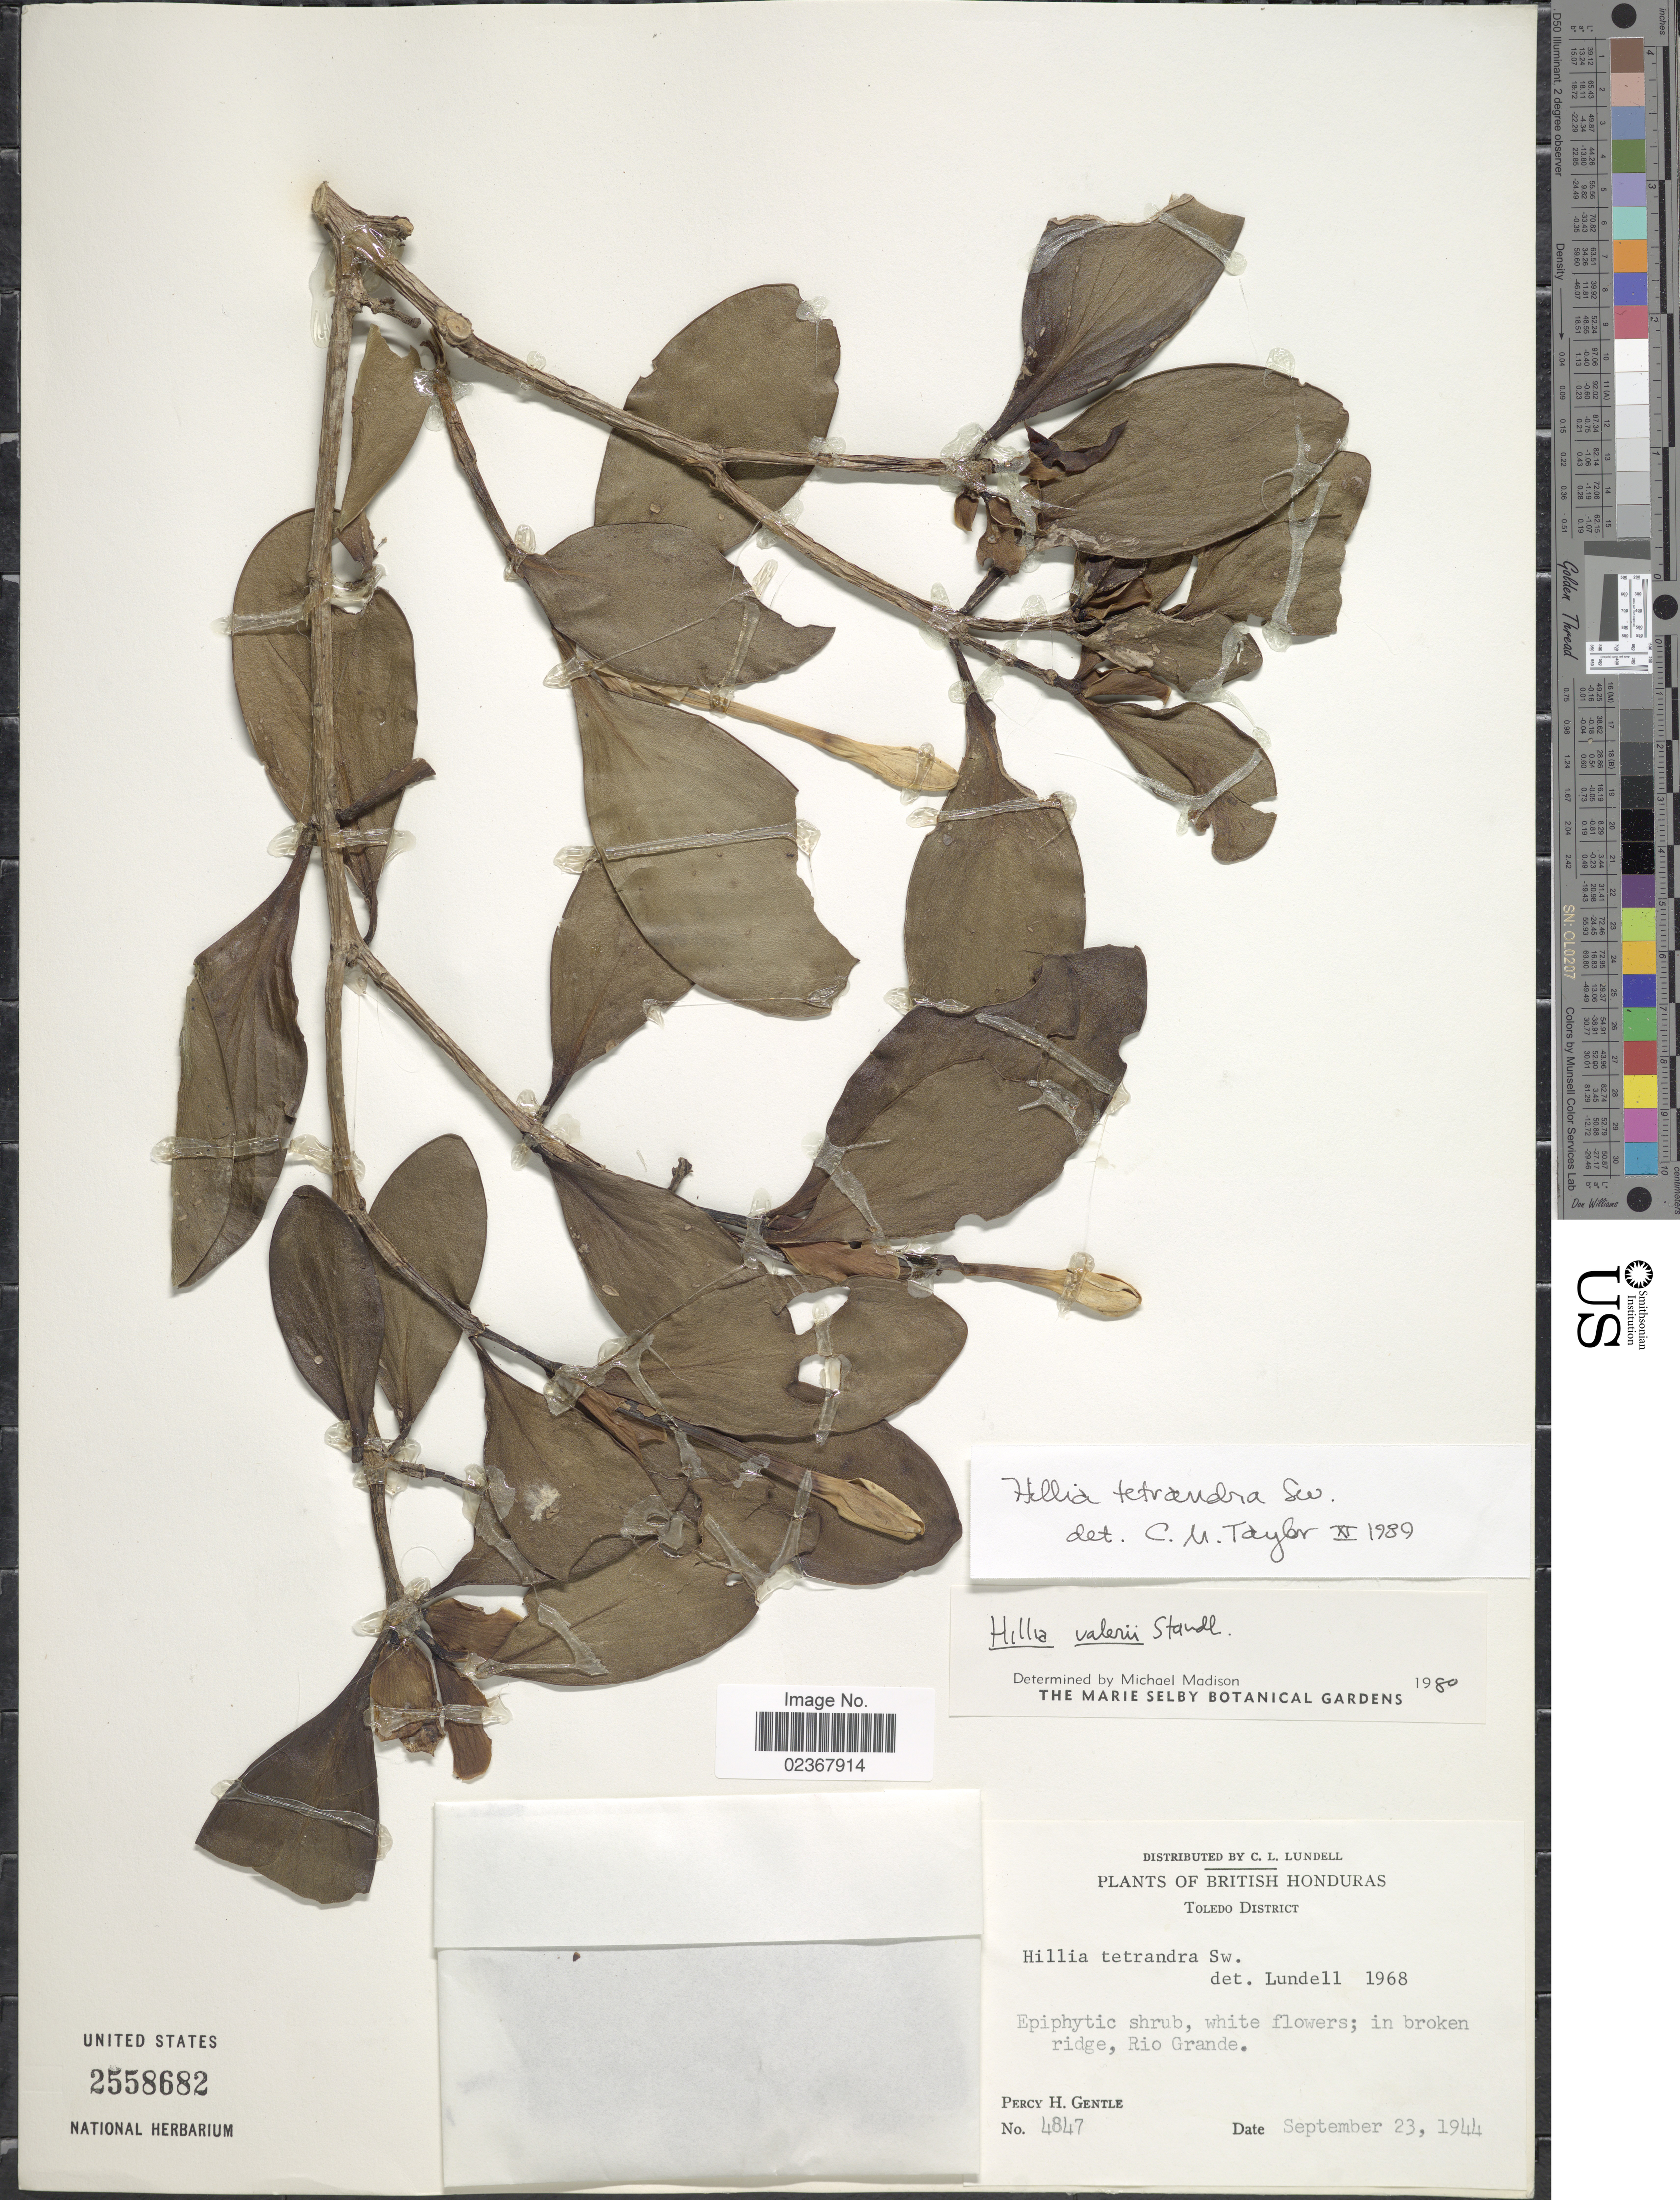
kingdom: Plantae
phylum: Tracheophyta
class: Magnoliopsida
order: Gentianales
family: Rubiaceae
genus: Hillia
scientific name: Hillia tetrandra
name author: Sw.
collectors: P. H. Gentle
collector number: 4847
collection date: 1944-09-23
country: Belize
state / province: Toledo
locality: British Honduras. In broken ridge, Rio Grande.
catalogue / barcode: US 2558682